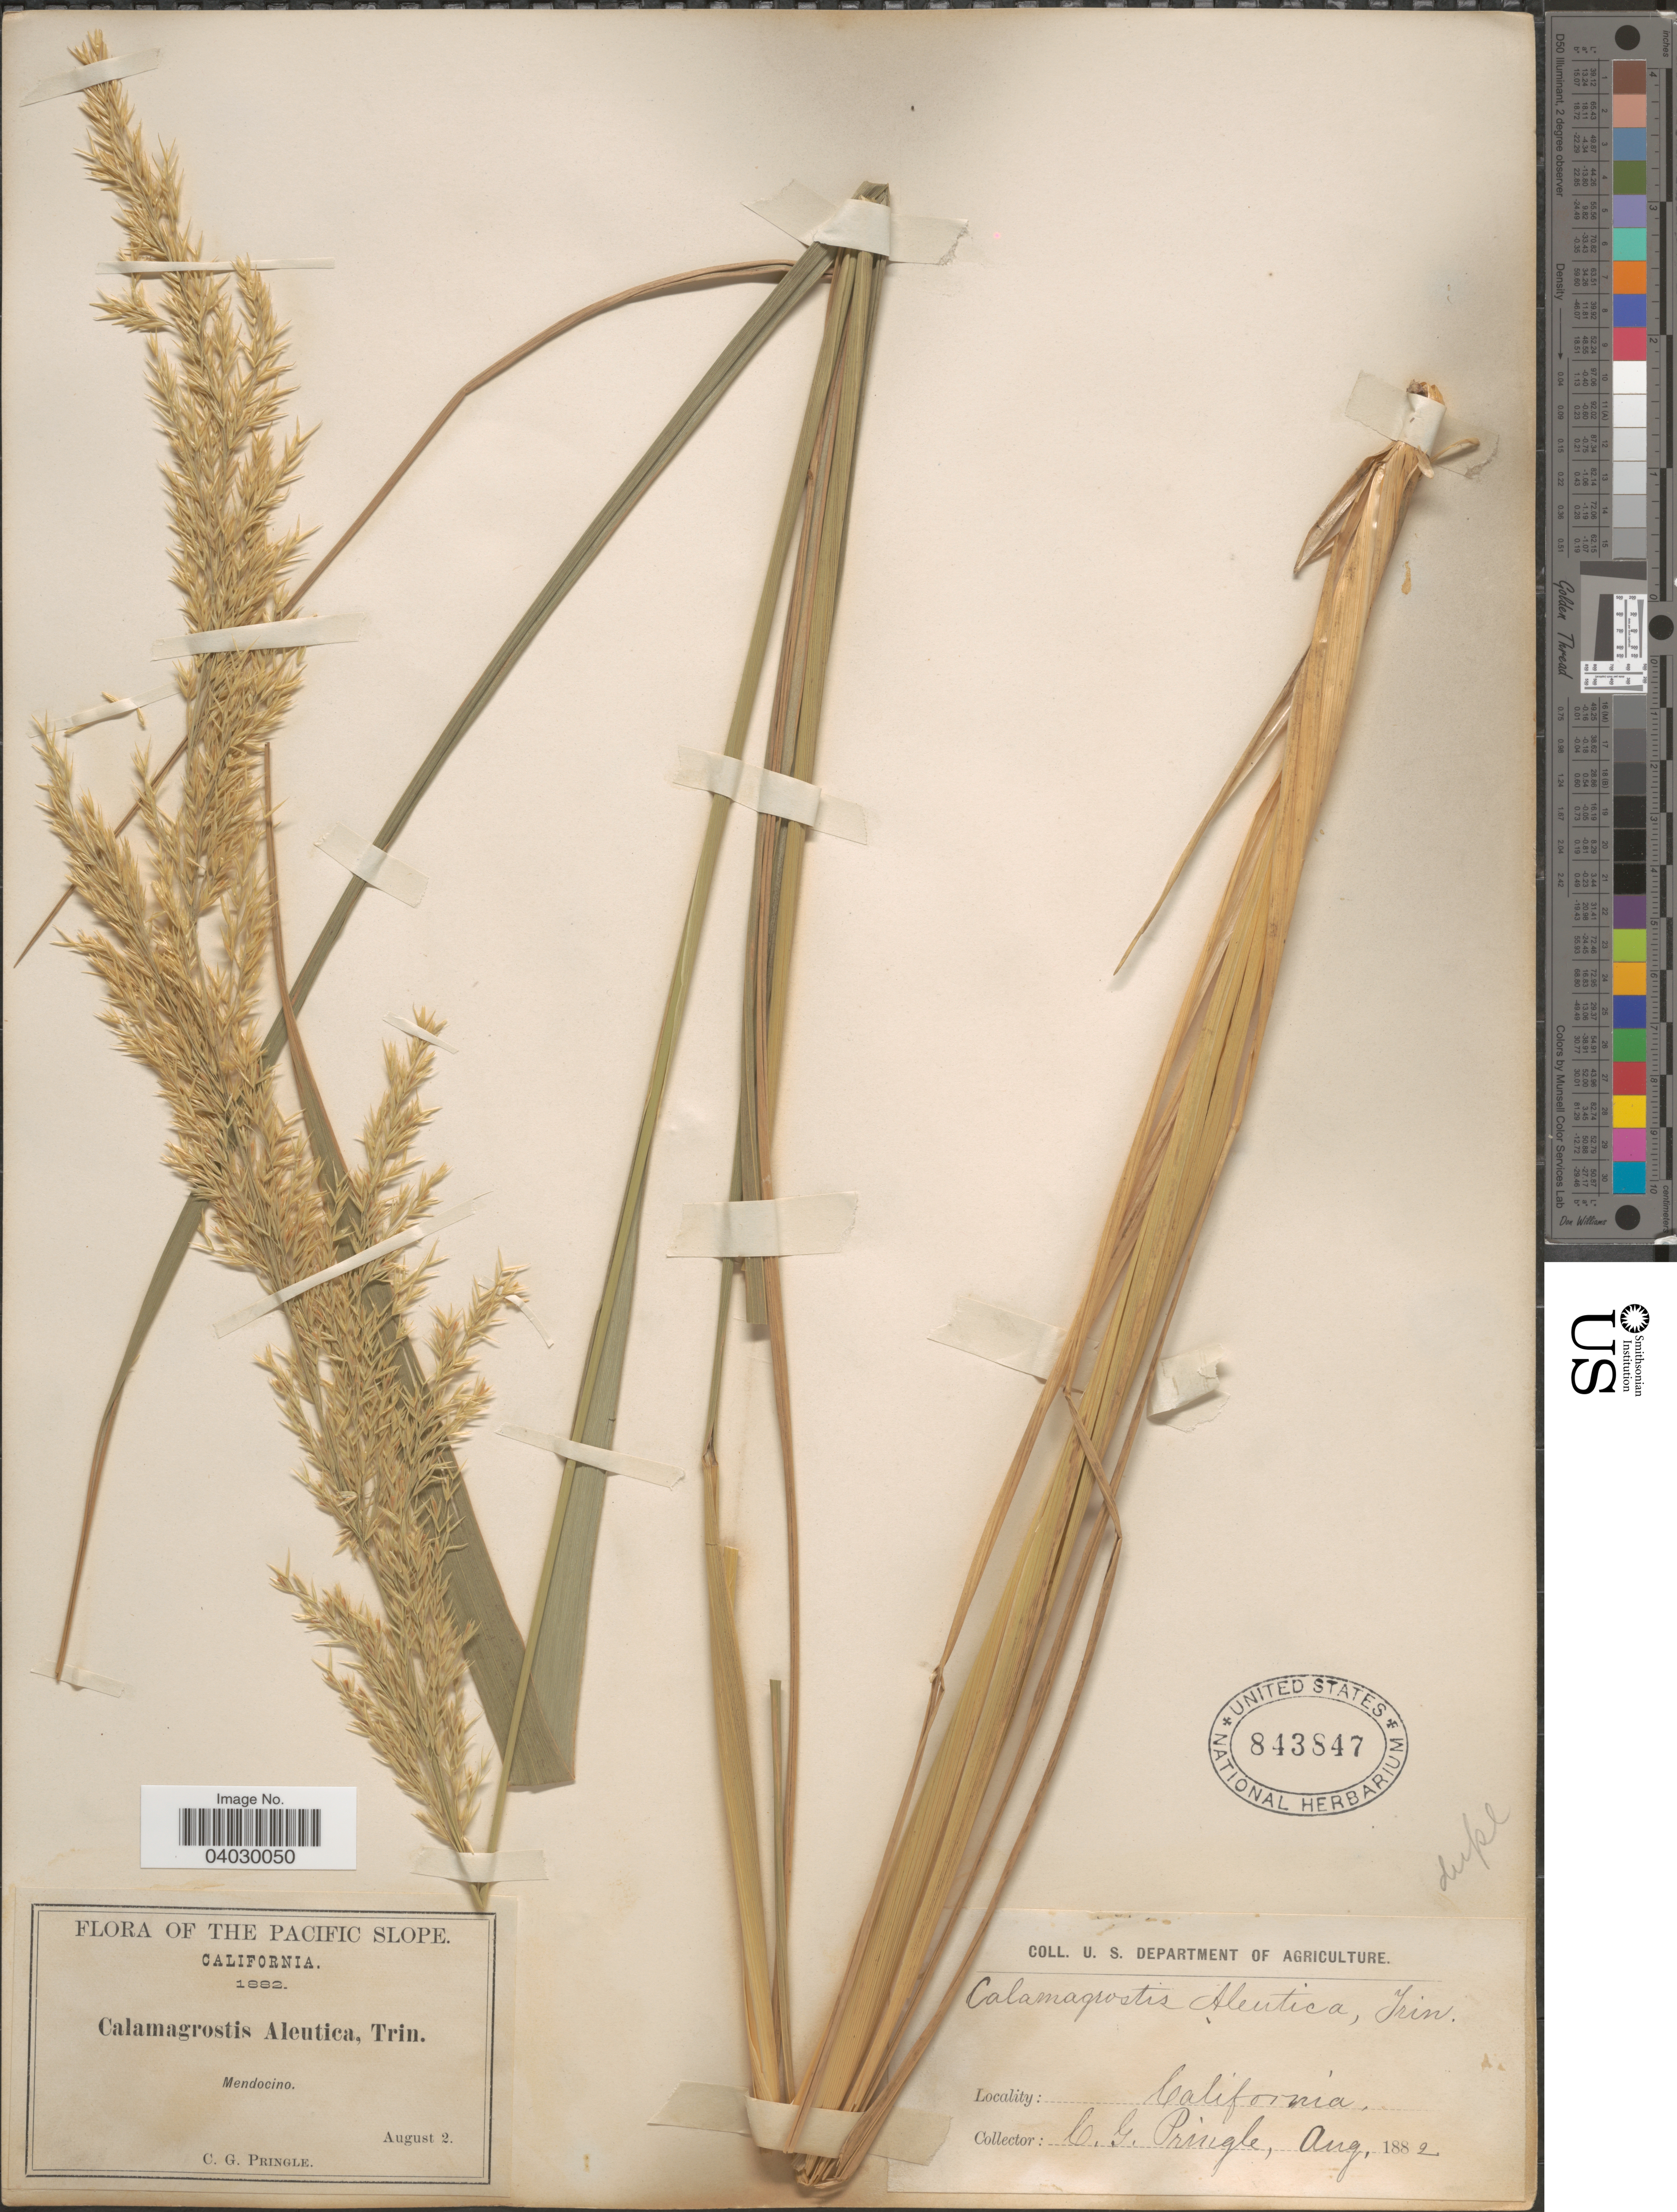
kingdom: Plantae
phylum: Tracheophyta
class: Liliopsida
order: Poales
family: Poaceae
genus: Calamagrostis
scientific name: Calamagrostis nutkaensis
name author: (J. Presl) Steud.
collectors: C. G. Pringle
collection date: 1882-08-02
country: United States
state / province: California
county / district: Mendocino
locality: The Pacific Slope. Mendocino.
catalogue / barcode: US 843847